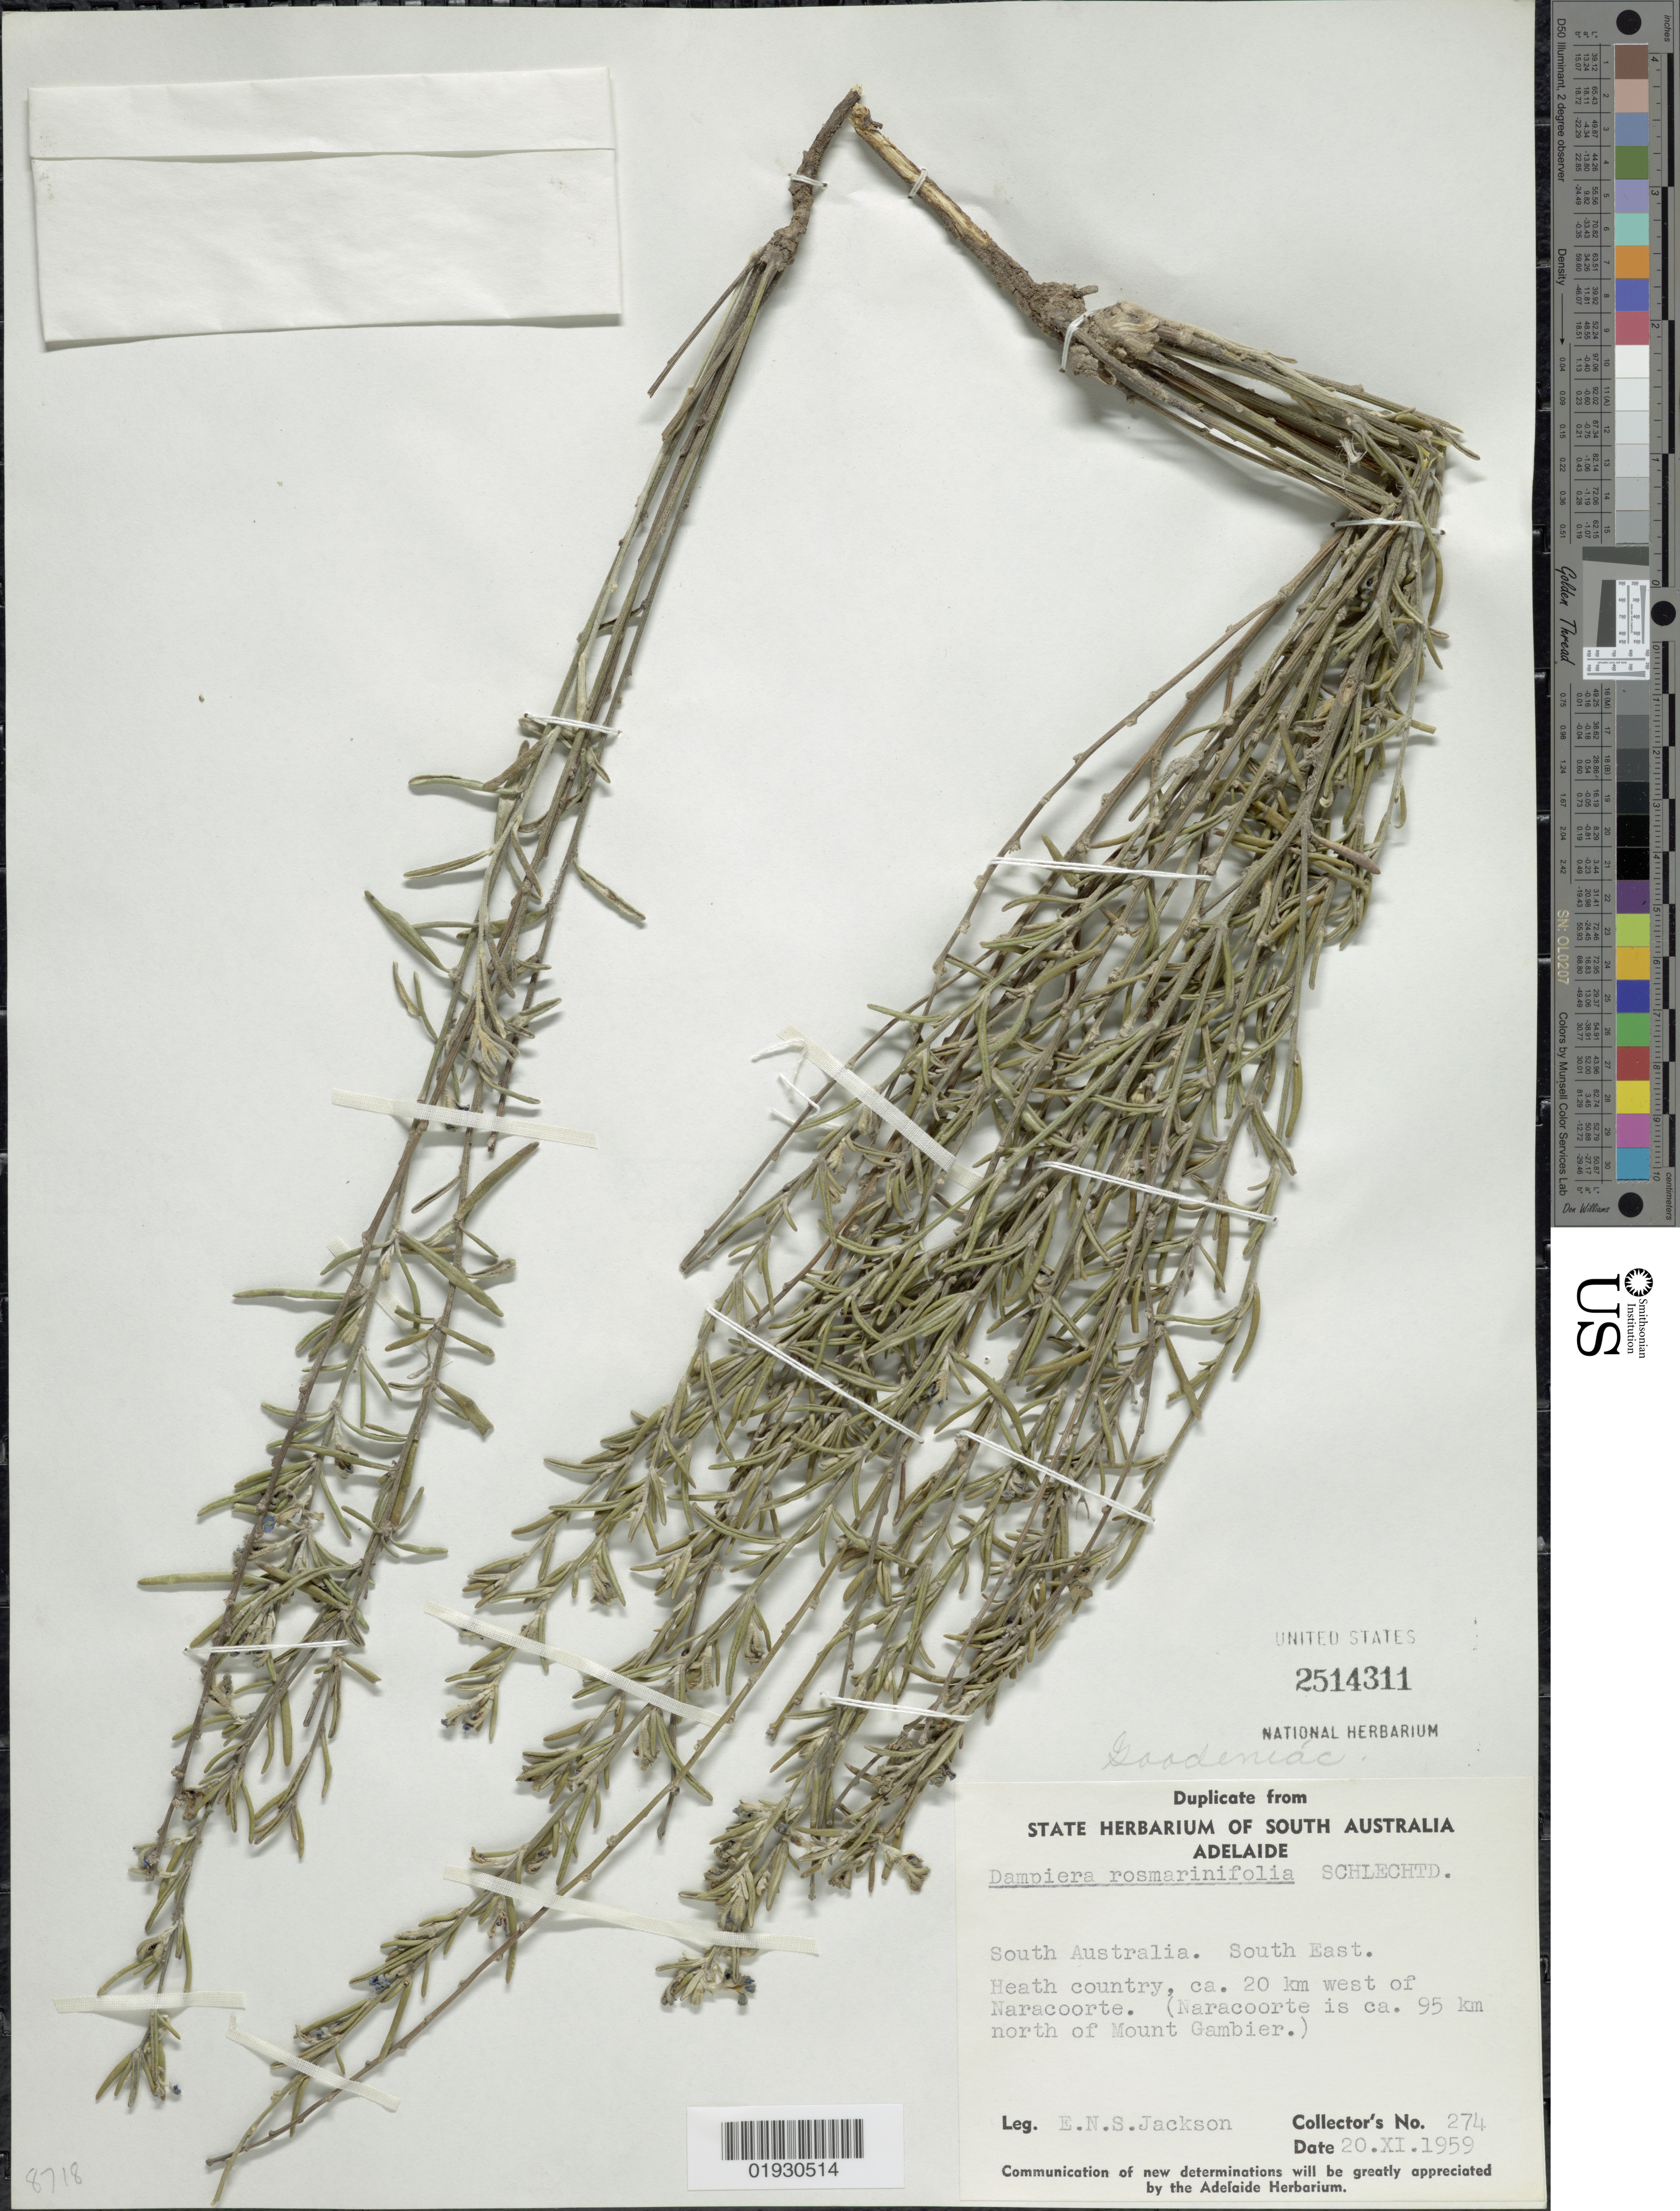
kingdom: Plantae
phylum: Tracheophyta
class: Magnoliopsida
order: Asterales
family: Goodeniaceae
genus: Dampiera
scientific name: Dampiera rosmarinifolia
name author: Schltdl.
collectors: E. Jackson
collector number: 274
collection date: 1959-11-20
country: Australia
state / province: South Australia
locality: South East. Heath country, ca. 20 km west of Naracoorte. (Naracoorte is ca. 95 km north of Mount Gambier).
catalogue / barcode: US 2514311